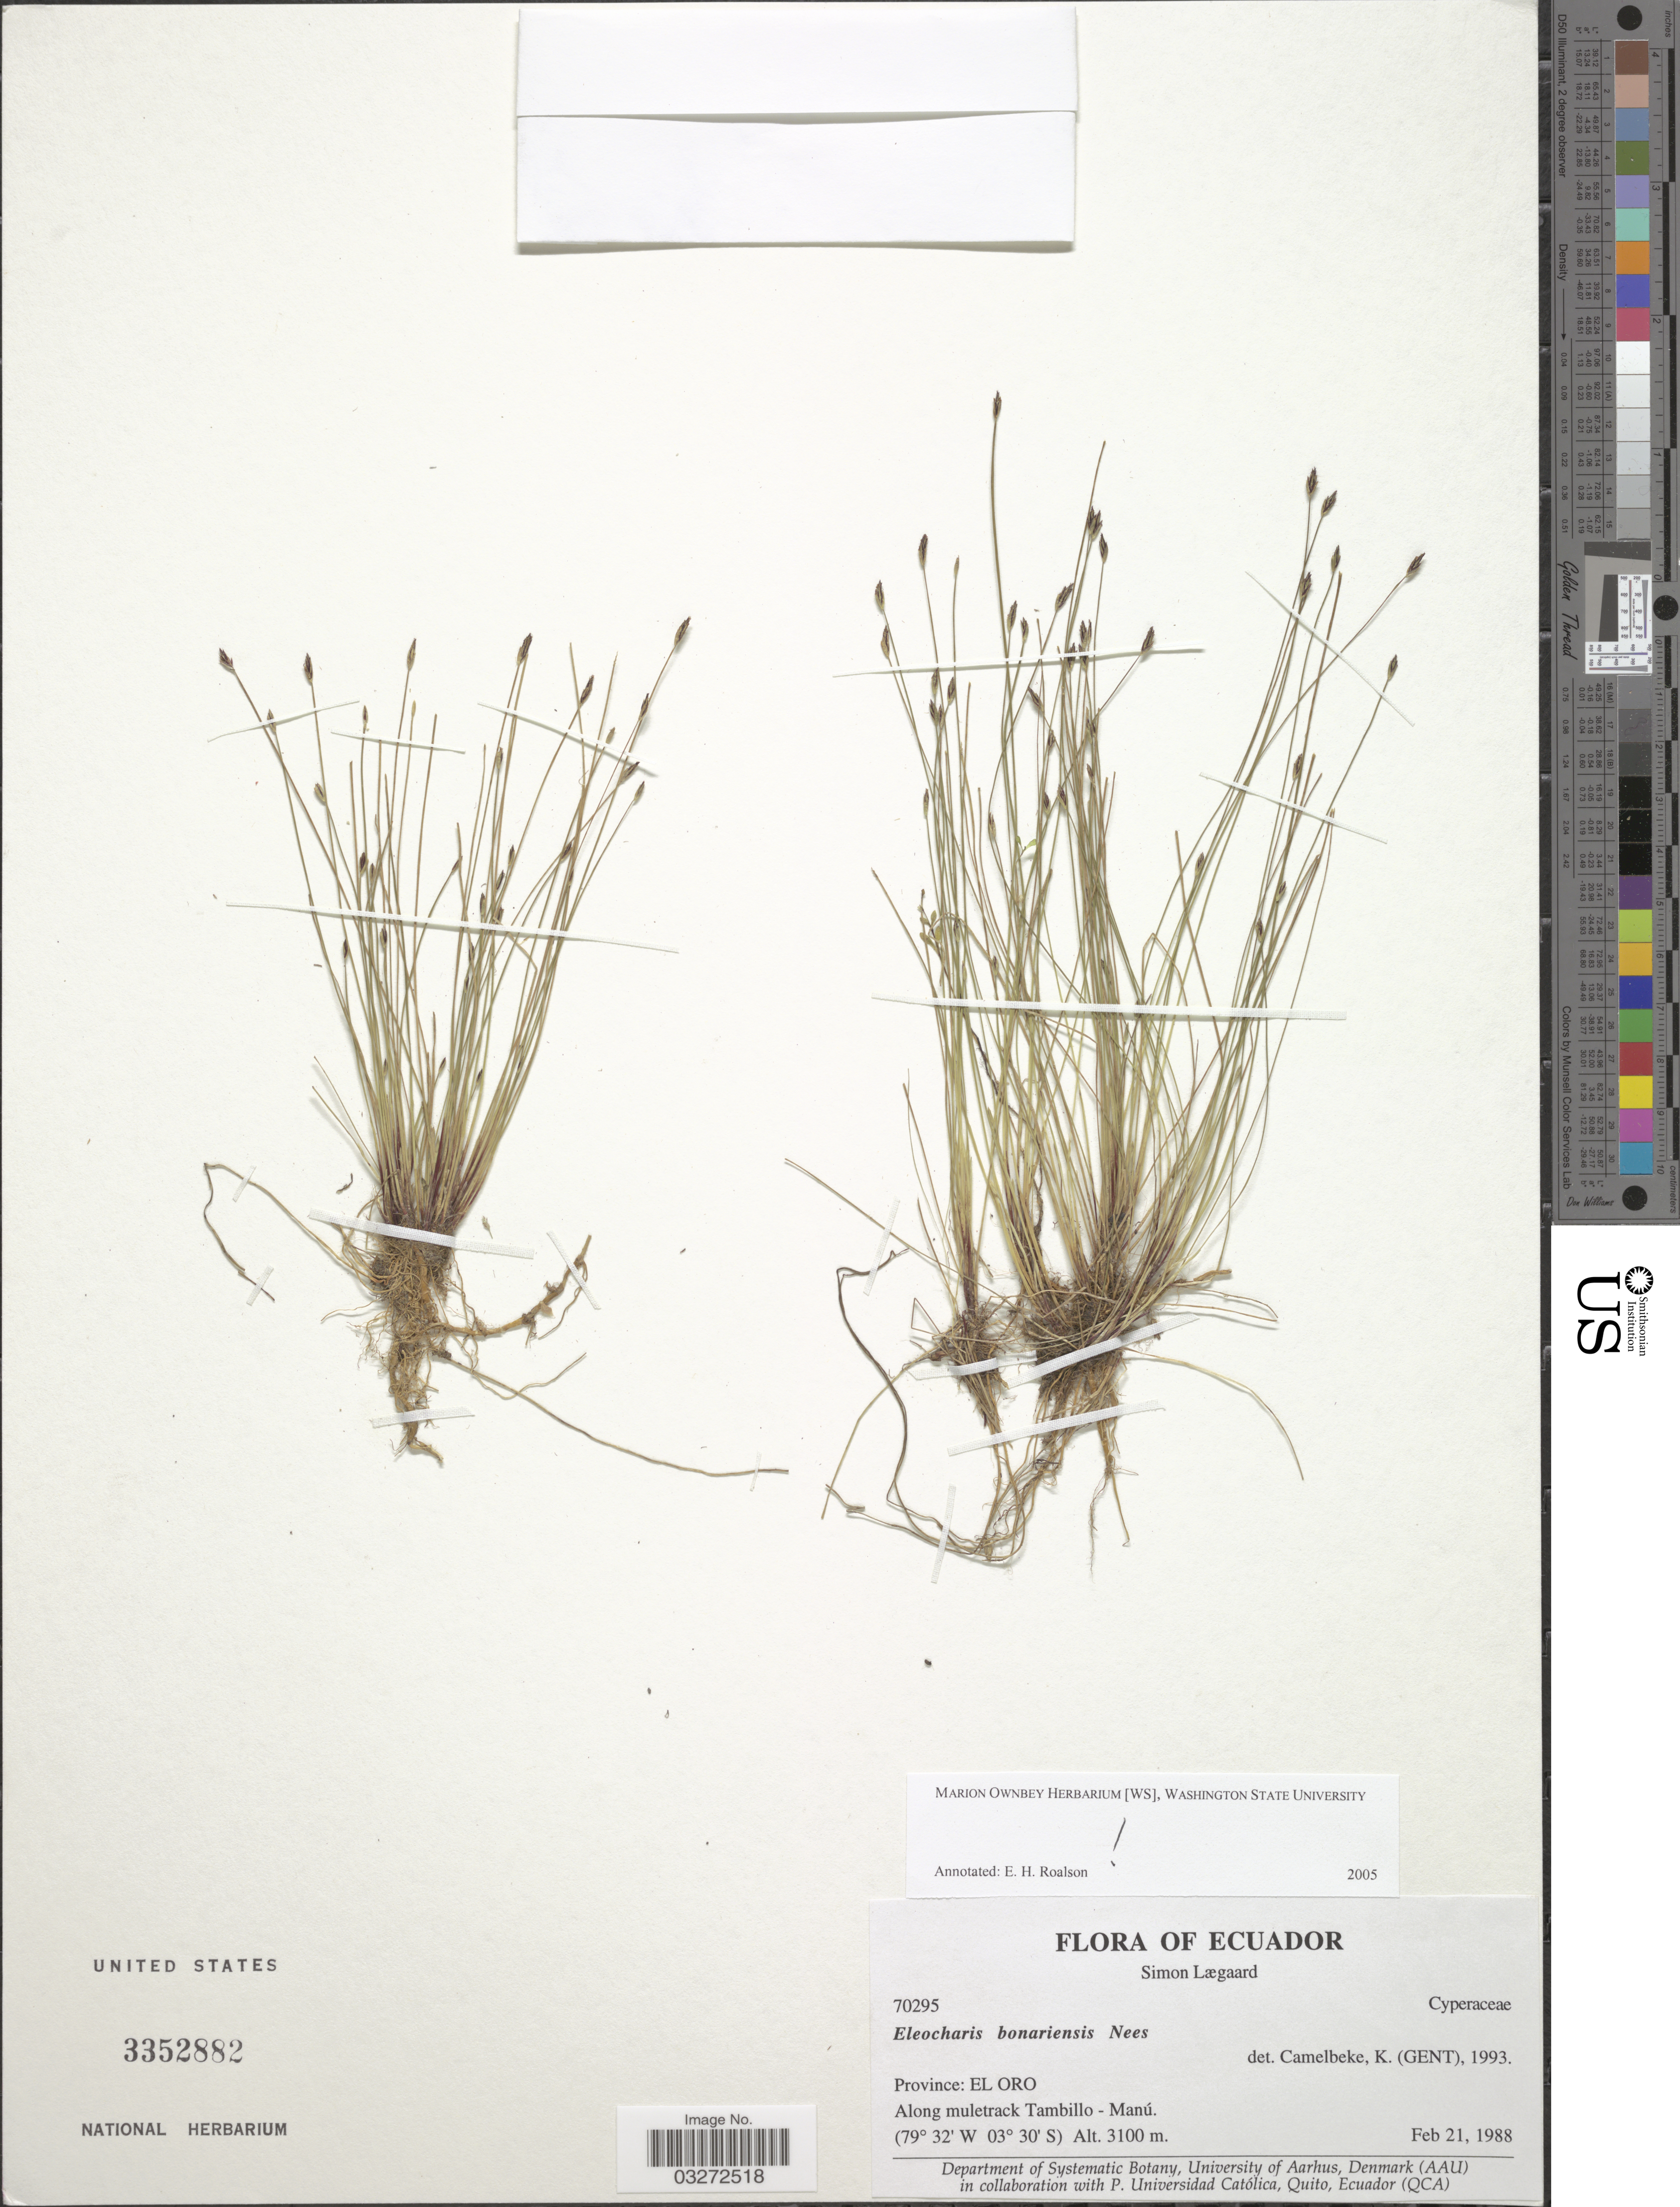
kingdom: Plantae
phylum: Tracheophyta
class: Liliopsida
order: Poales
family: Cyperaceae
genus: Eleocharis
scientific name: Eleocharis bonariensis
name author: Nees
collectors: S. Lægaard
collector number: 70295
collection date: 1988-02-21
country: Ecuador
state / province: El Oro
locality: Along muletrack Tambillo - Manú.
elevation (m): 3100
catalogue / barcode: US 3352882